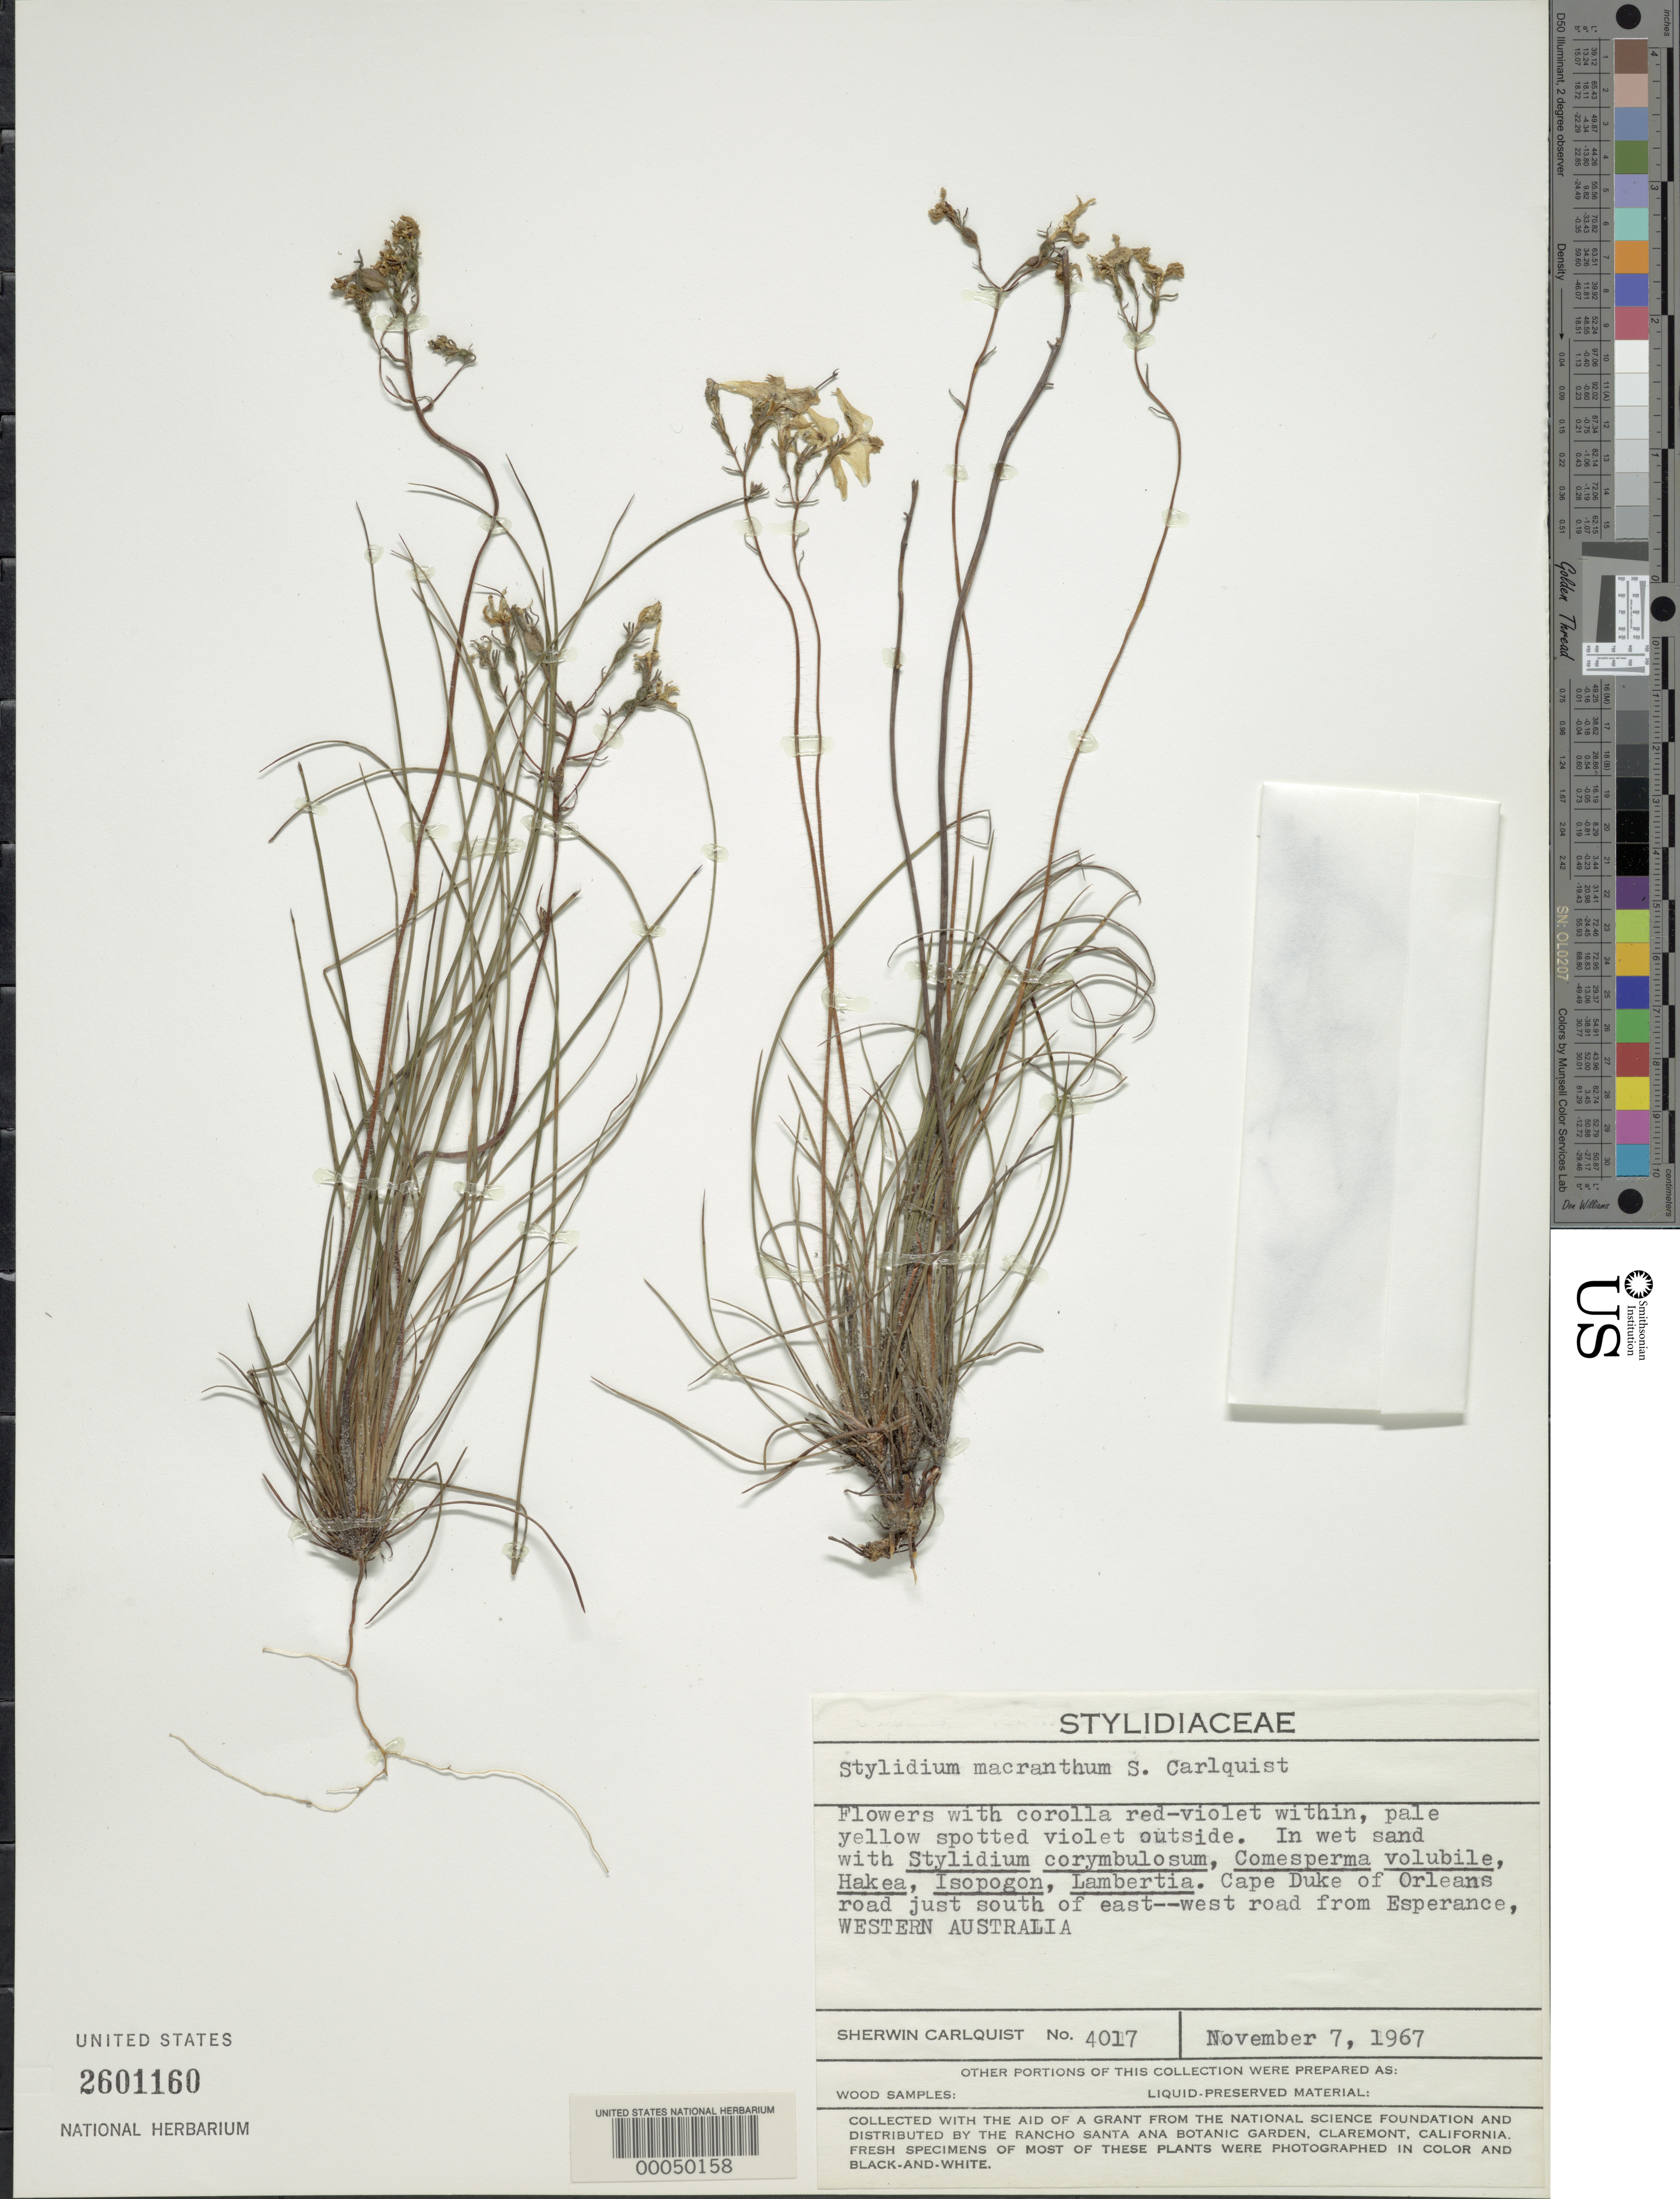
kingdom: Plantae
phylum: Tracheophyta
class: Magnoliopsida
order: Asterales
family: Stylidiaceae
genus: Stylidium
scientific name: Stylidium macranthum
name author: Carlquist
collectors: S. Carlquist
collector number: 4017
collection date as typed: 07 Nov 1963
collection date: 1963-11-07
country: Australia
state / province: Western Australia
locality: Cape duke of orleans road just s of east-west road from esperance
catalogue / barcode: US 2601160